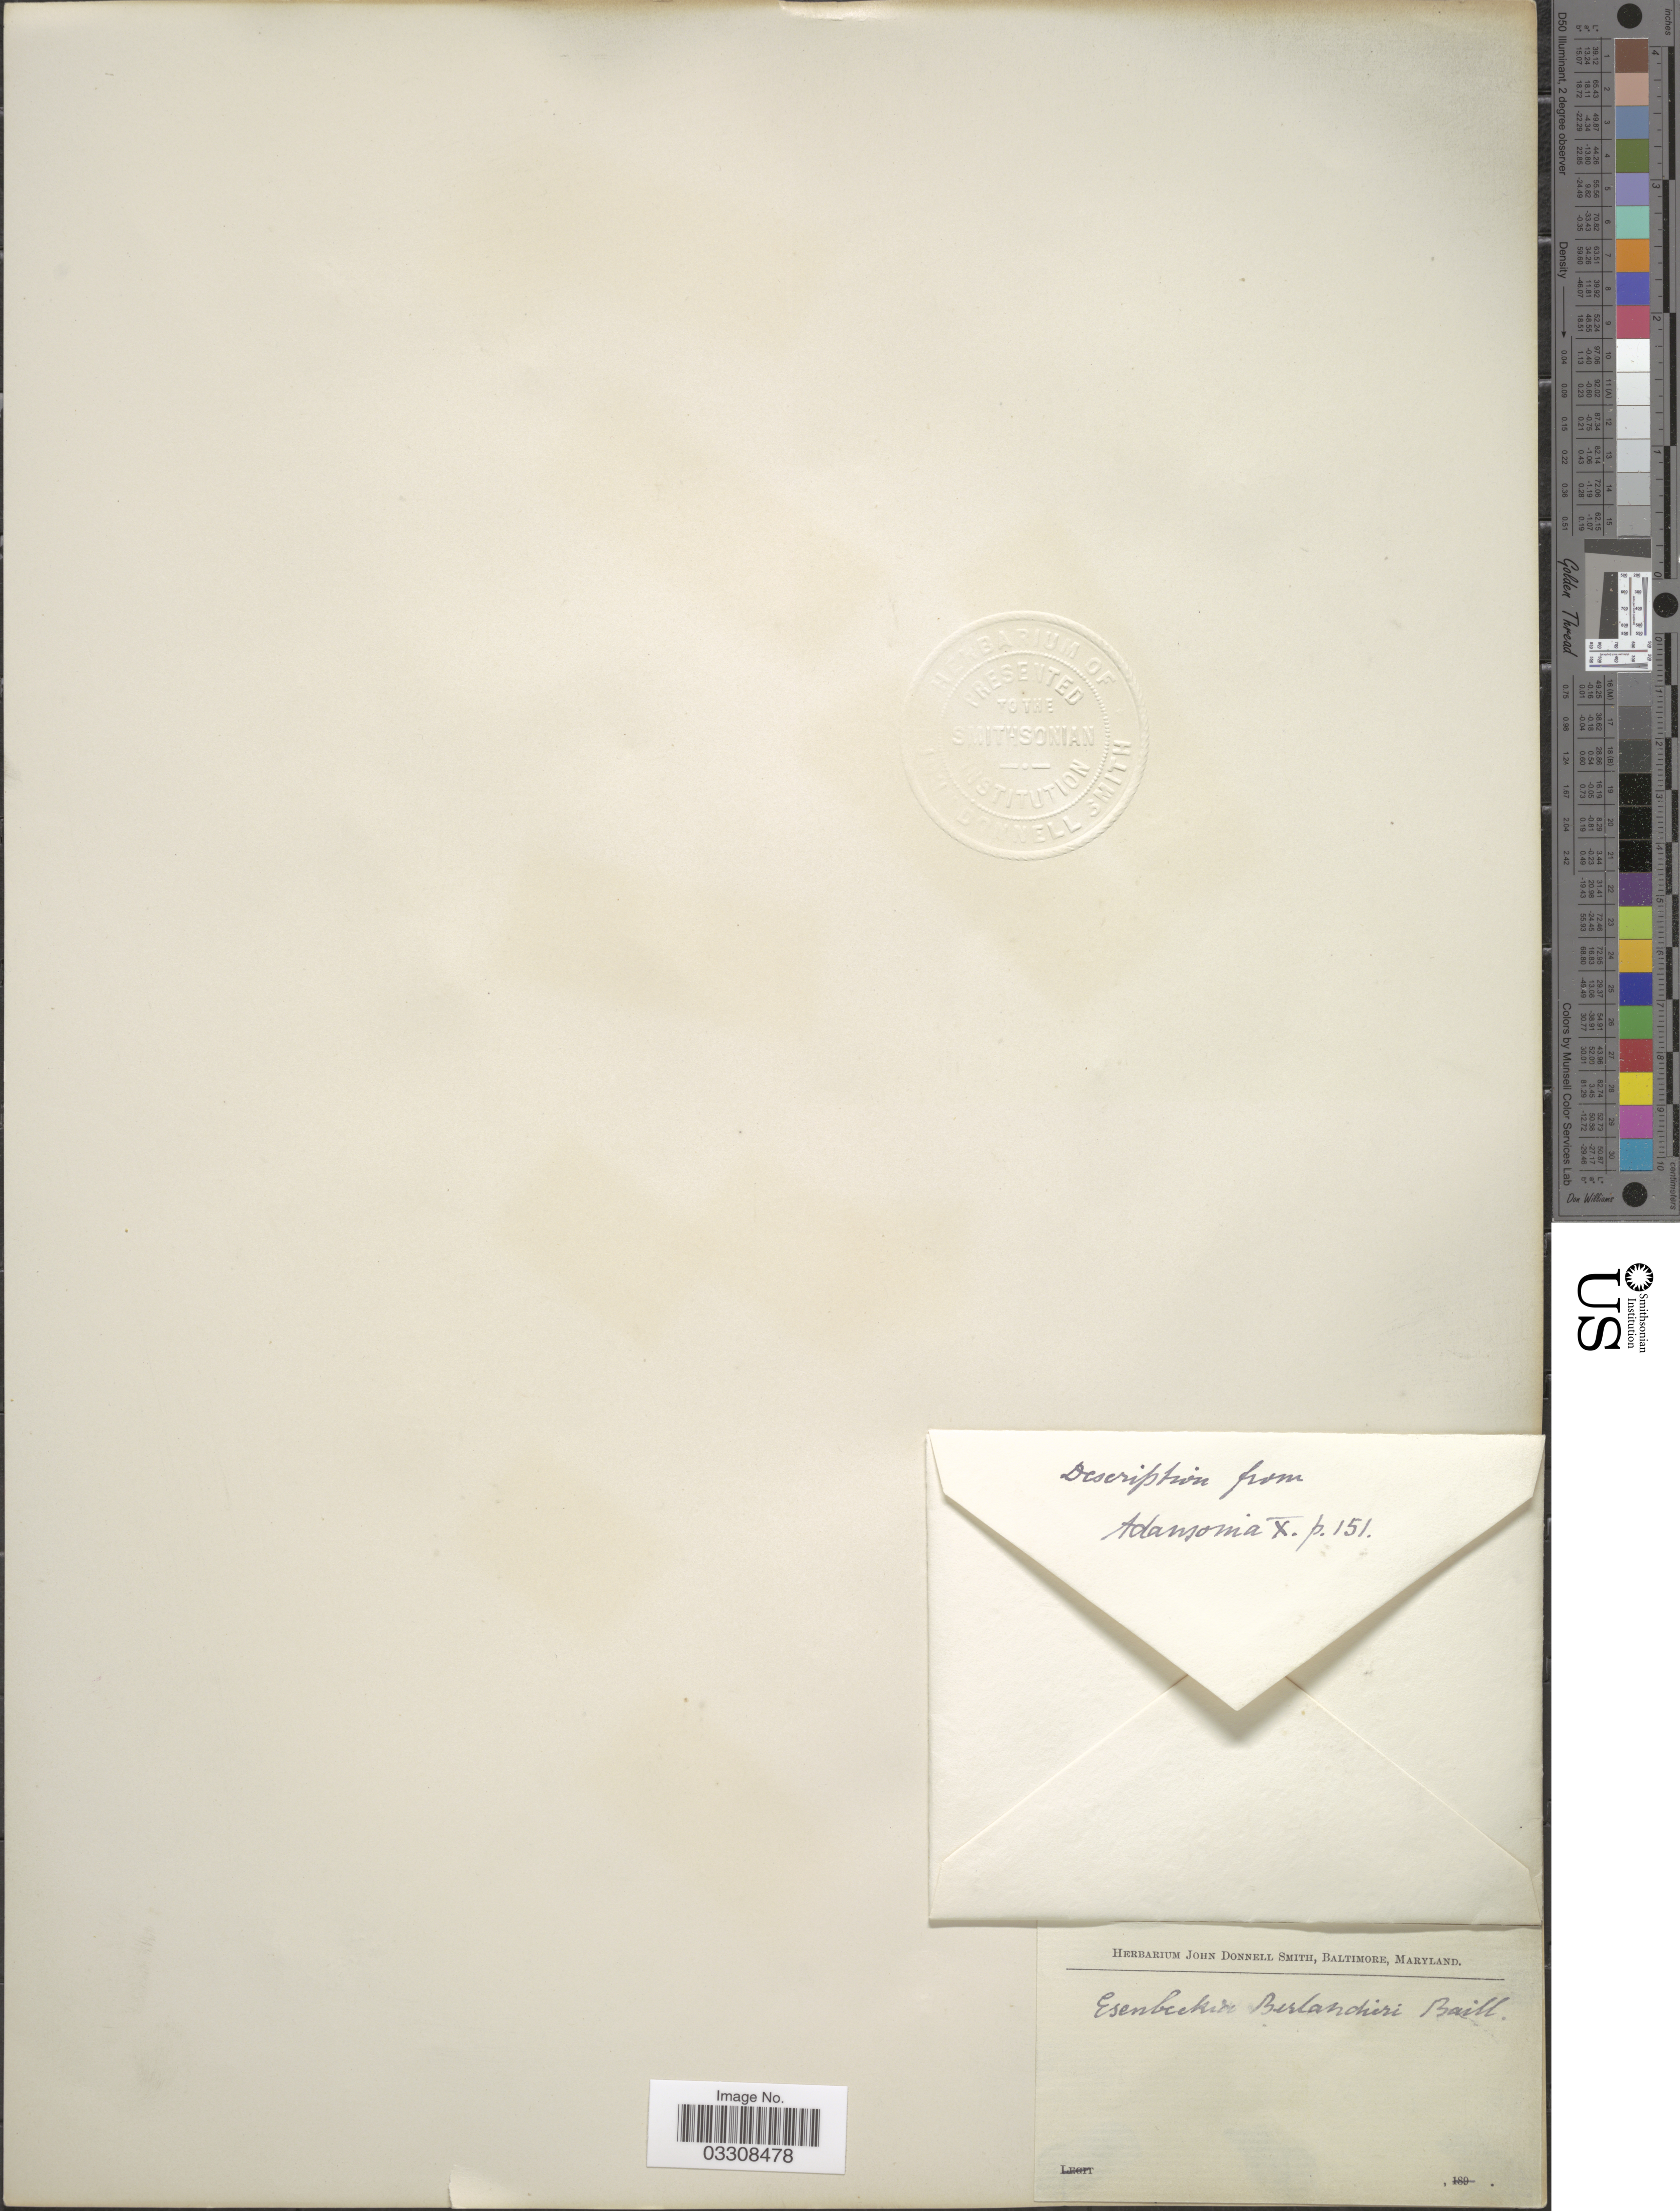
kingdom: Plantae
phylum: Tracheophyta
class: Magnoliopsida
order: Sapindales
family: Rutaceae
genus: Esenbeckia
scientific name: Esenbeckia berlandieri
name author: Baill. ex Hemsl.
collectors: ex Herb. John Donnell Smith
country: United States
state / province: Maryland